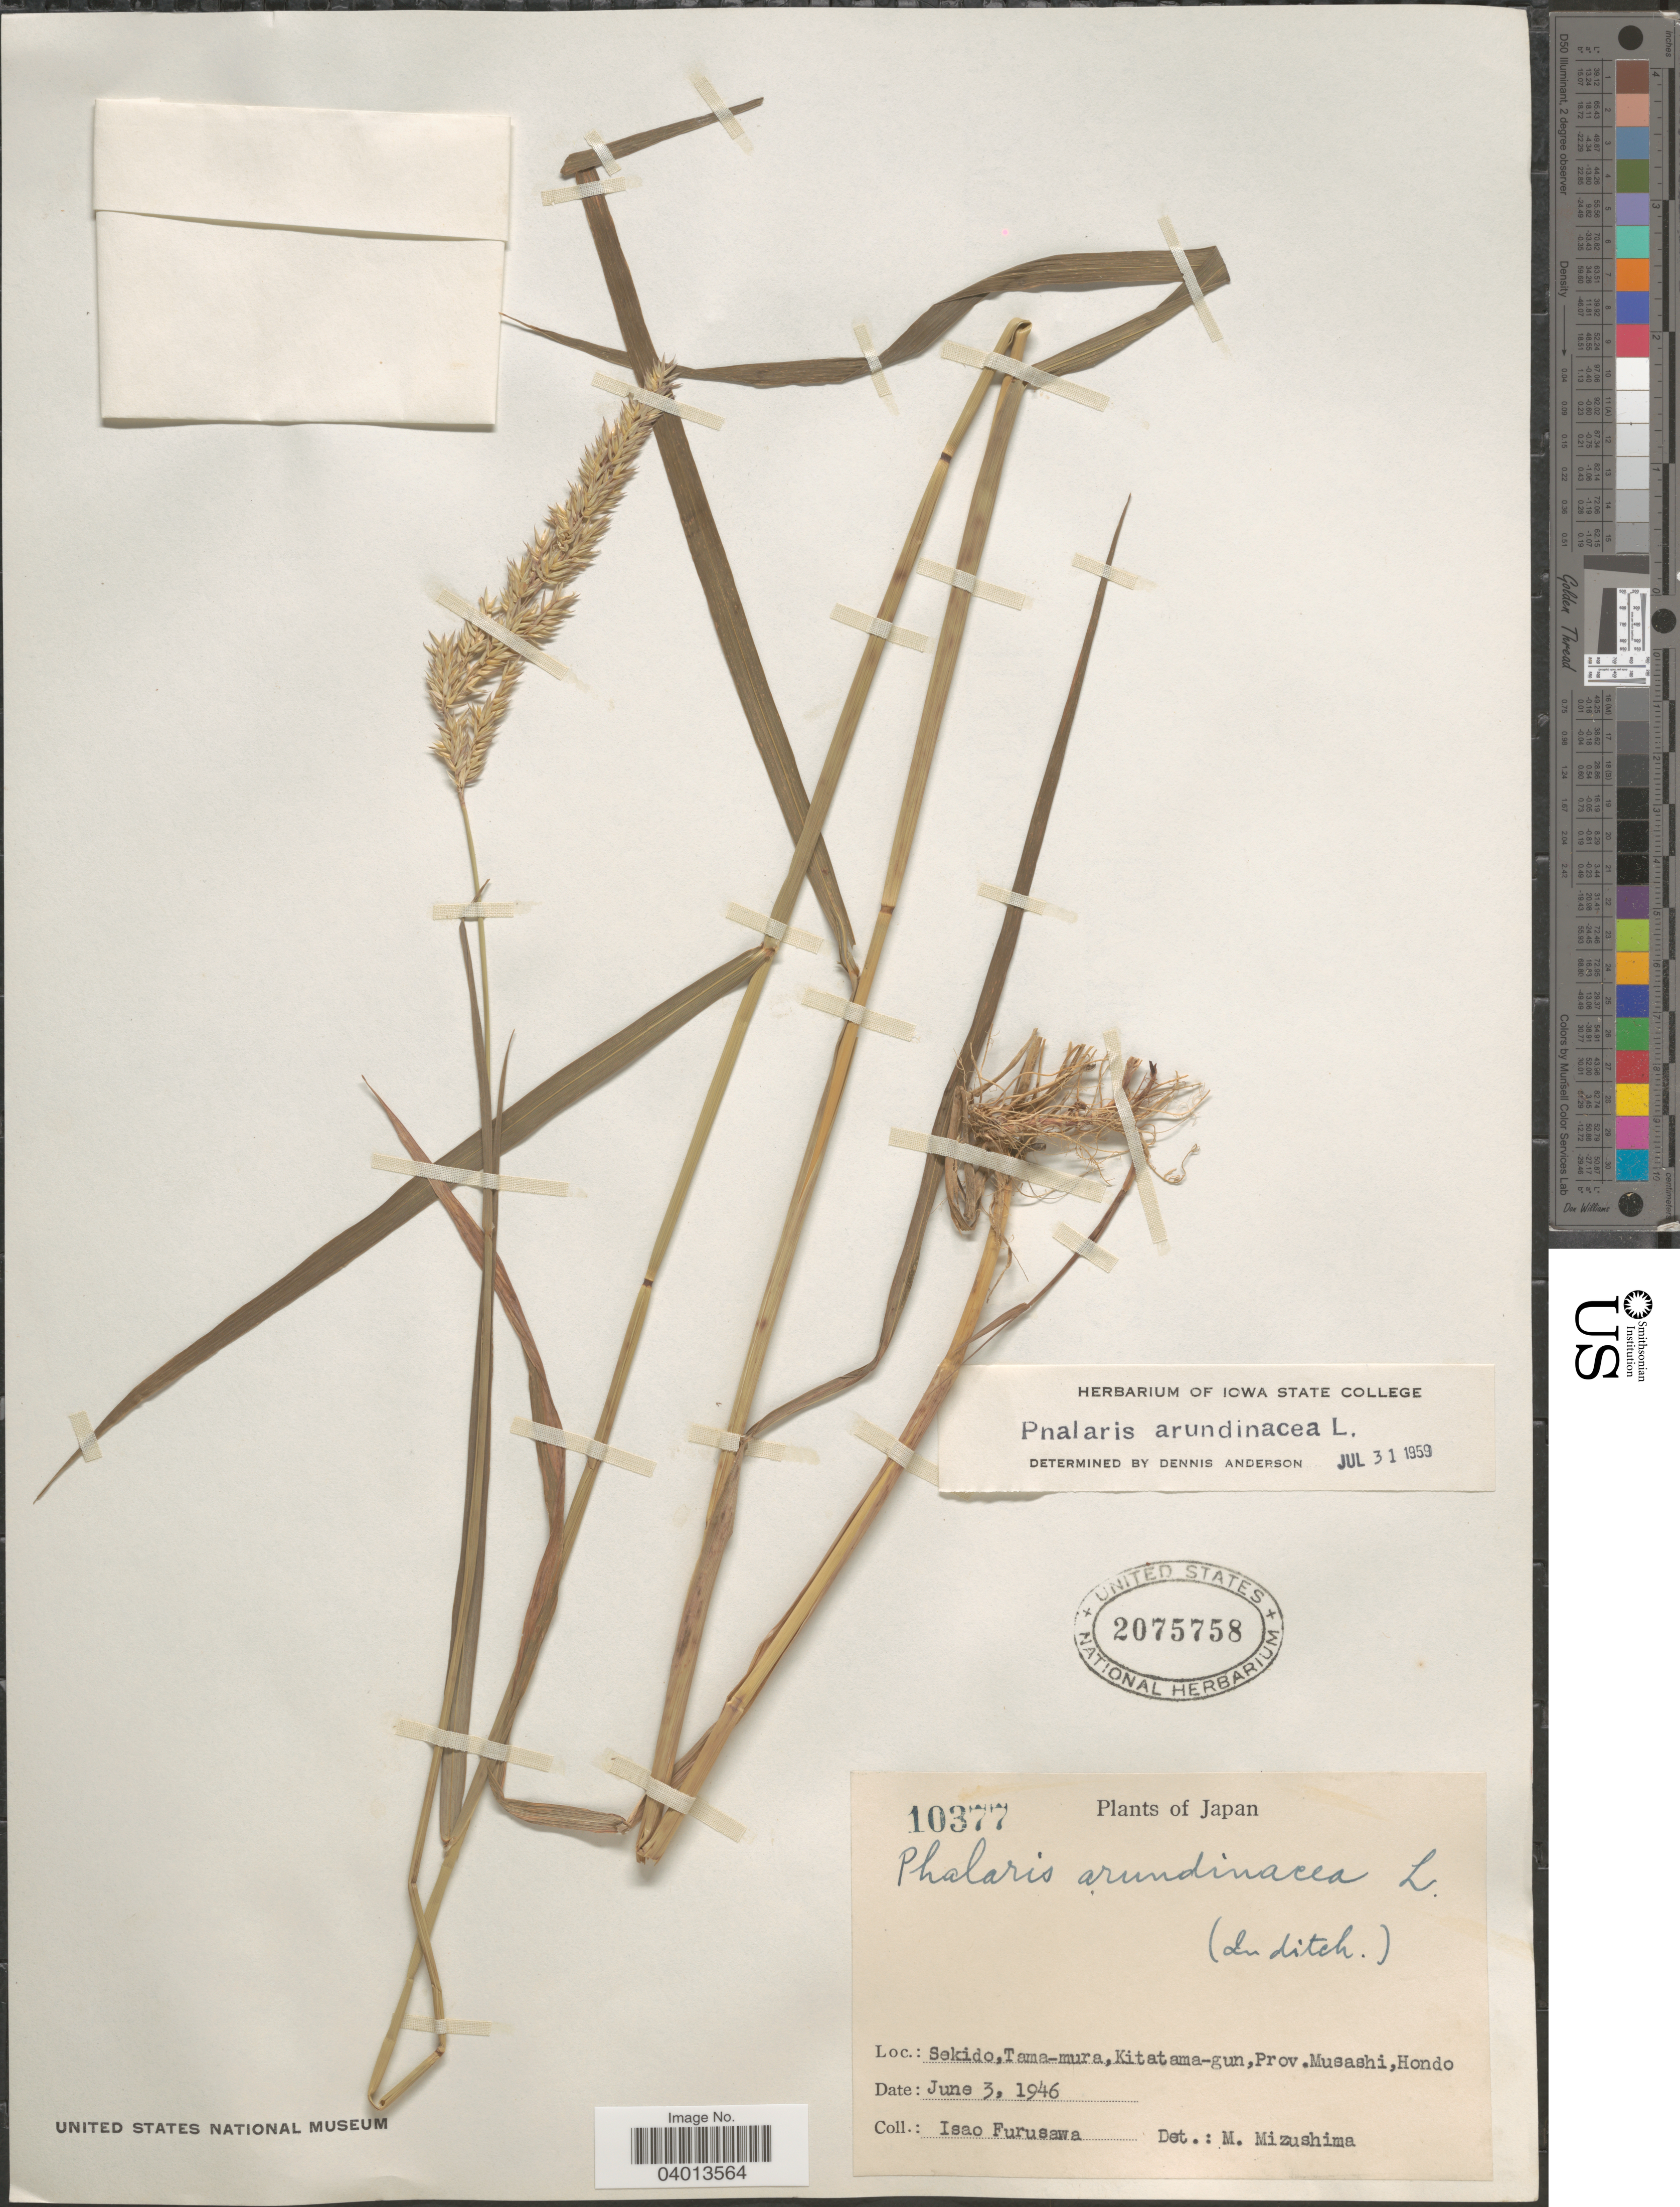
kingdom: Plantae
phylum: Tracheophyta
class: Liliopsida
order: Poales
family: Poaceae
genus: Phalaris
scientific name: Phalaris arundinacea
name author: L.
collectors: I. Furusawa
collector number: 10377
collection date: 1946-06-03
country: Japan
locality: Sekido, Tama-mura, Kitatama-gun, Prov. Musashi, Hondo.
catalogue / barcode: US 2075758